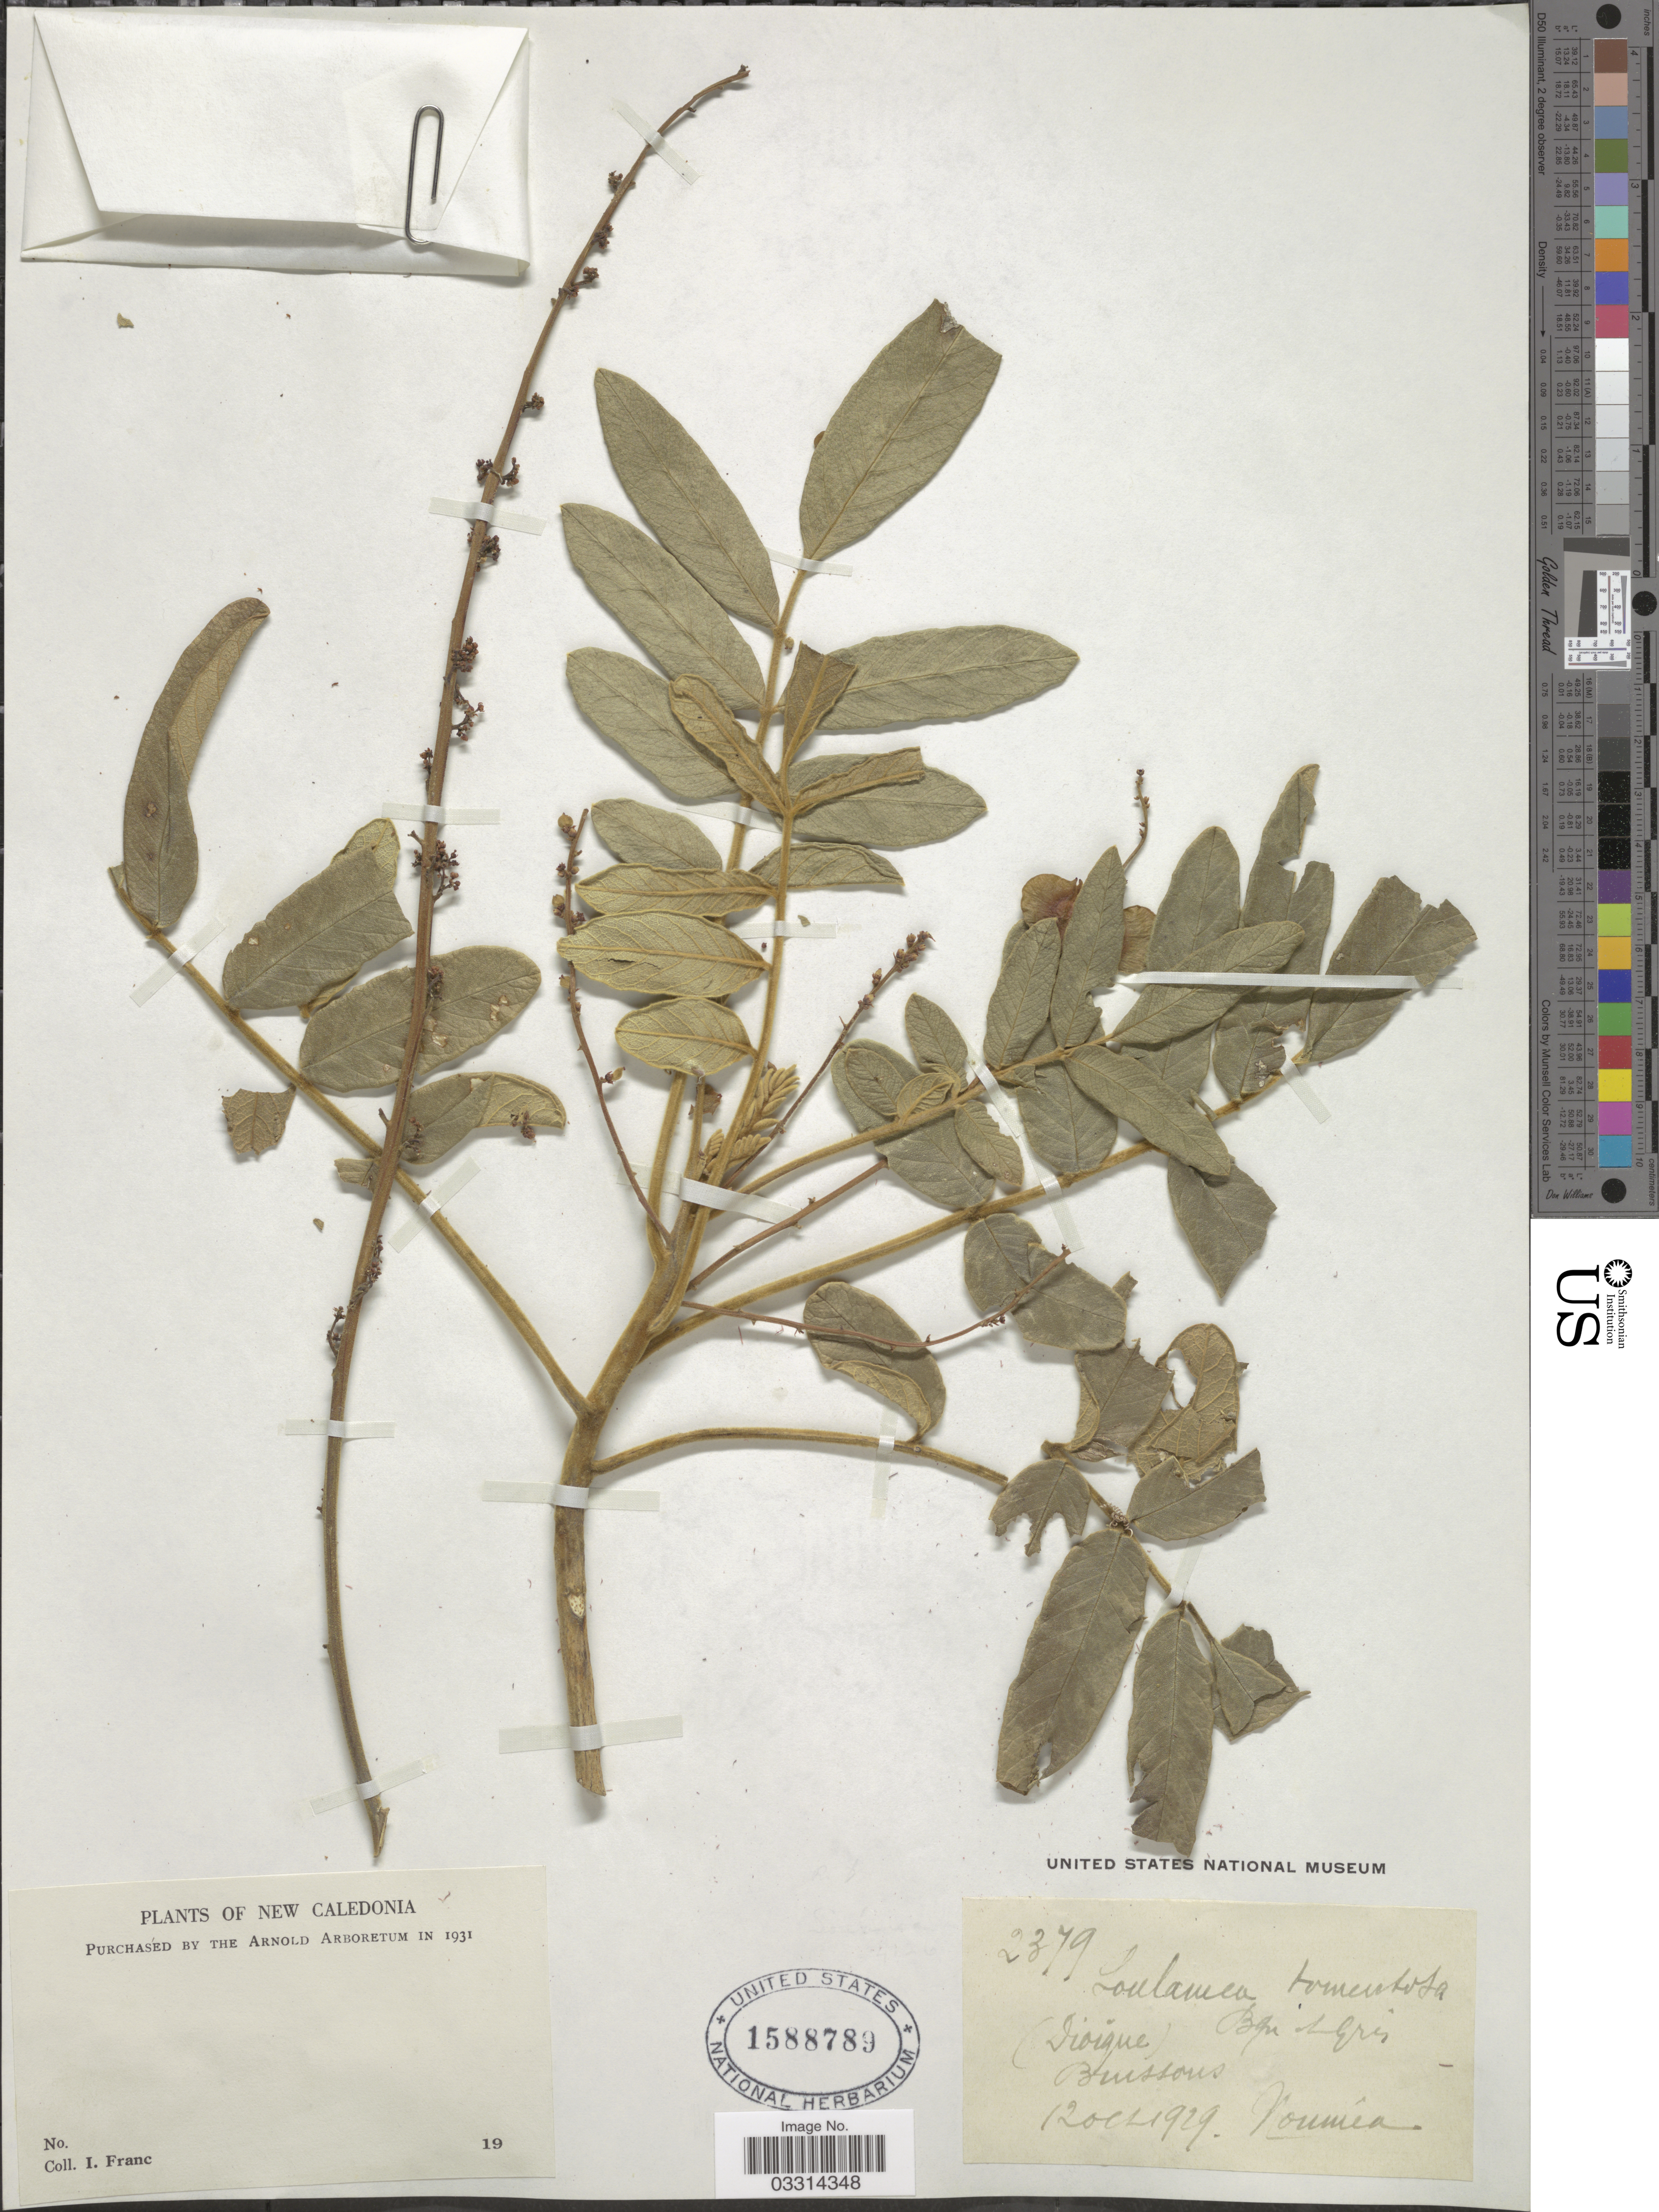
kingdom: Plantae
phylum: Tracheophyta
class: Magnoliopsida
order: Sapindales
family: Simaroubaceae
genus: Soulamea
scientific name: Soulamea tomentosa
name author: Brongn. & Gris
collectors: I. Franc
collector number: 2379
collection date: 1929-10-12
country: New Caledonia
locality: Nouméa.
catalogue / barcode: US 1588789